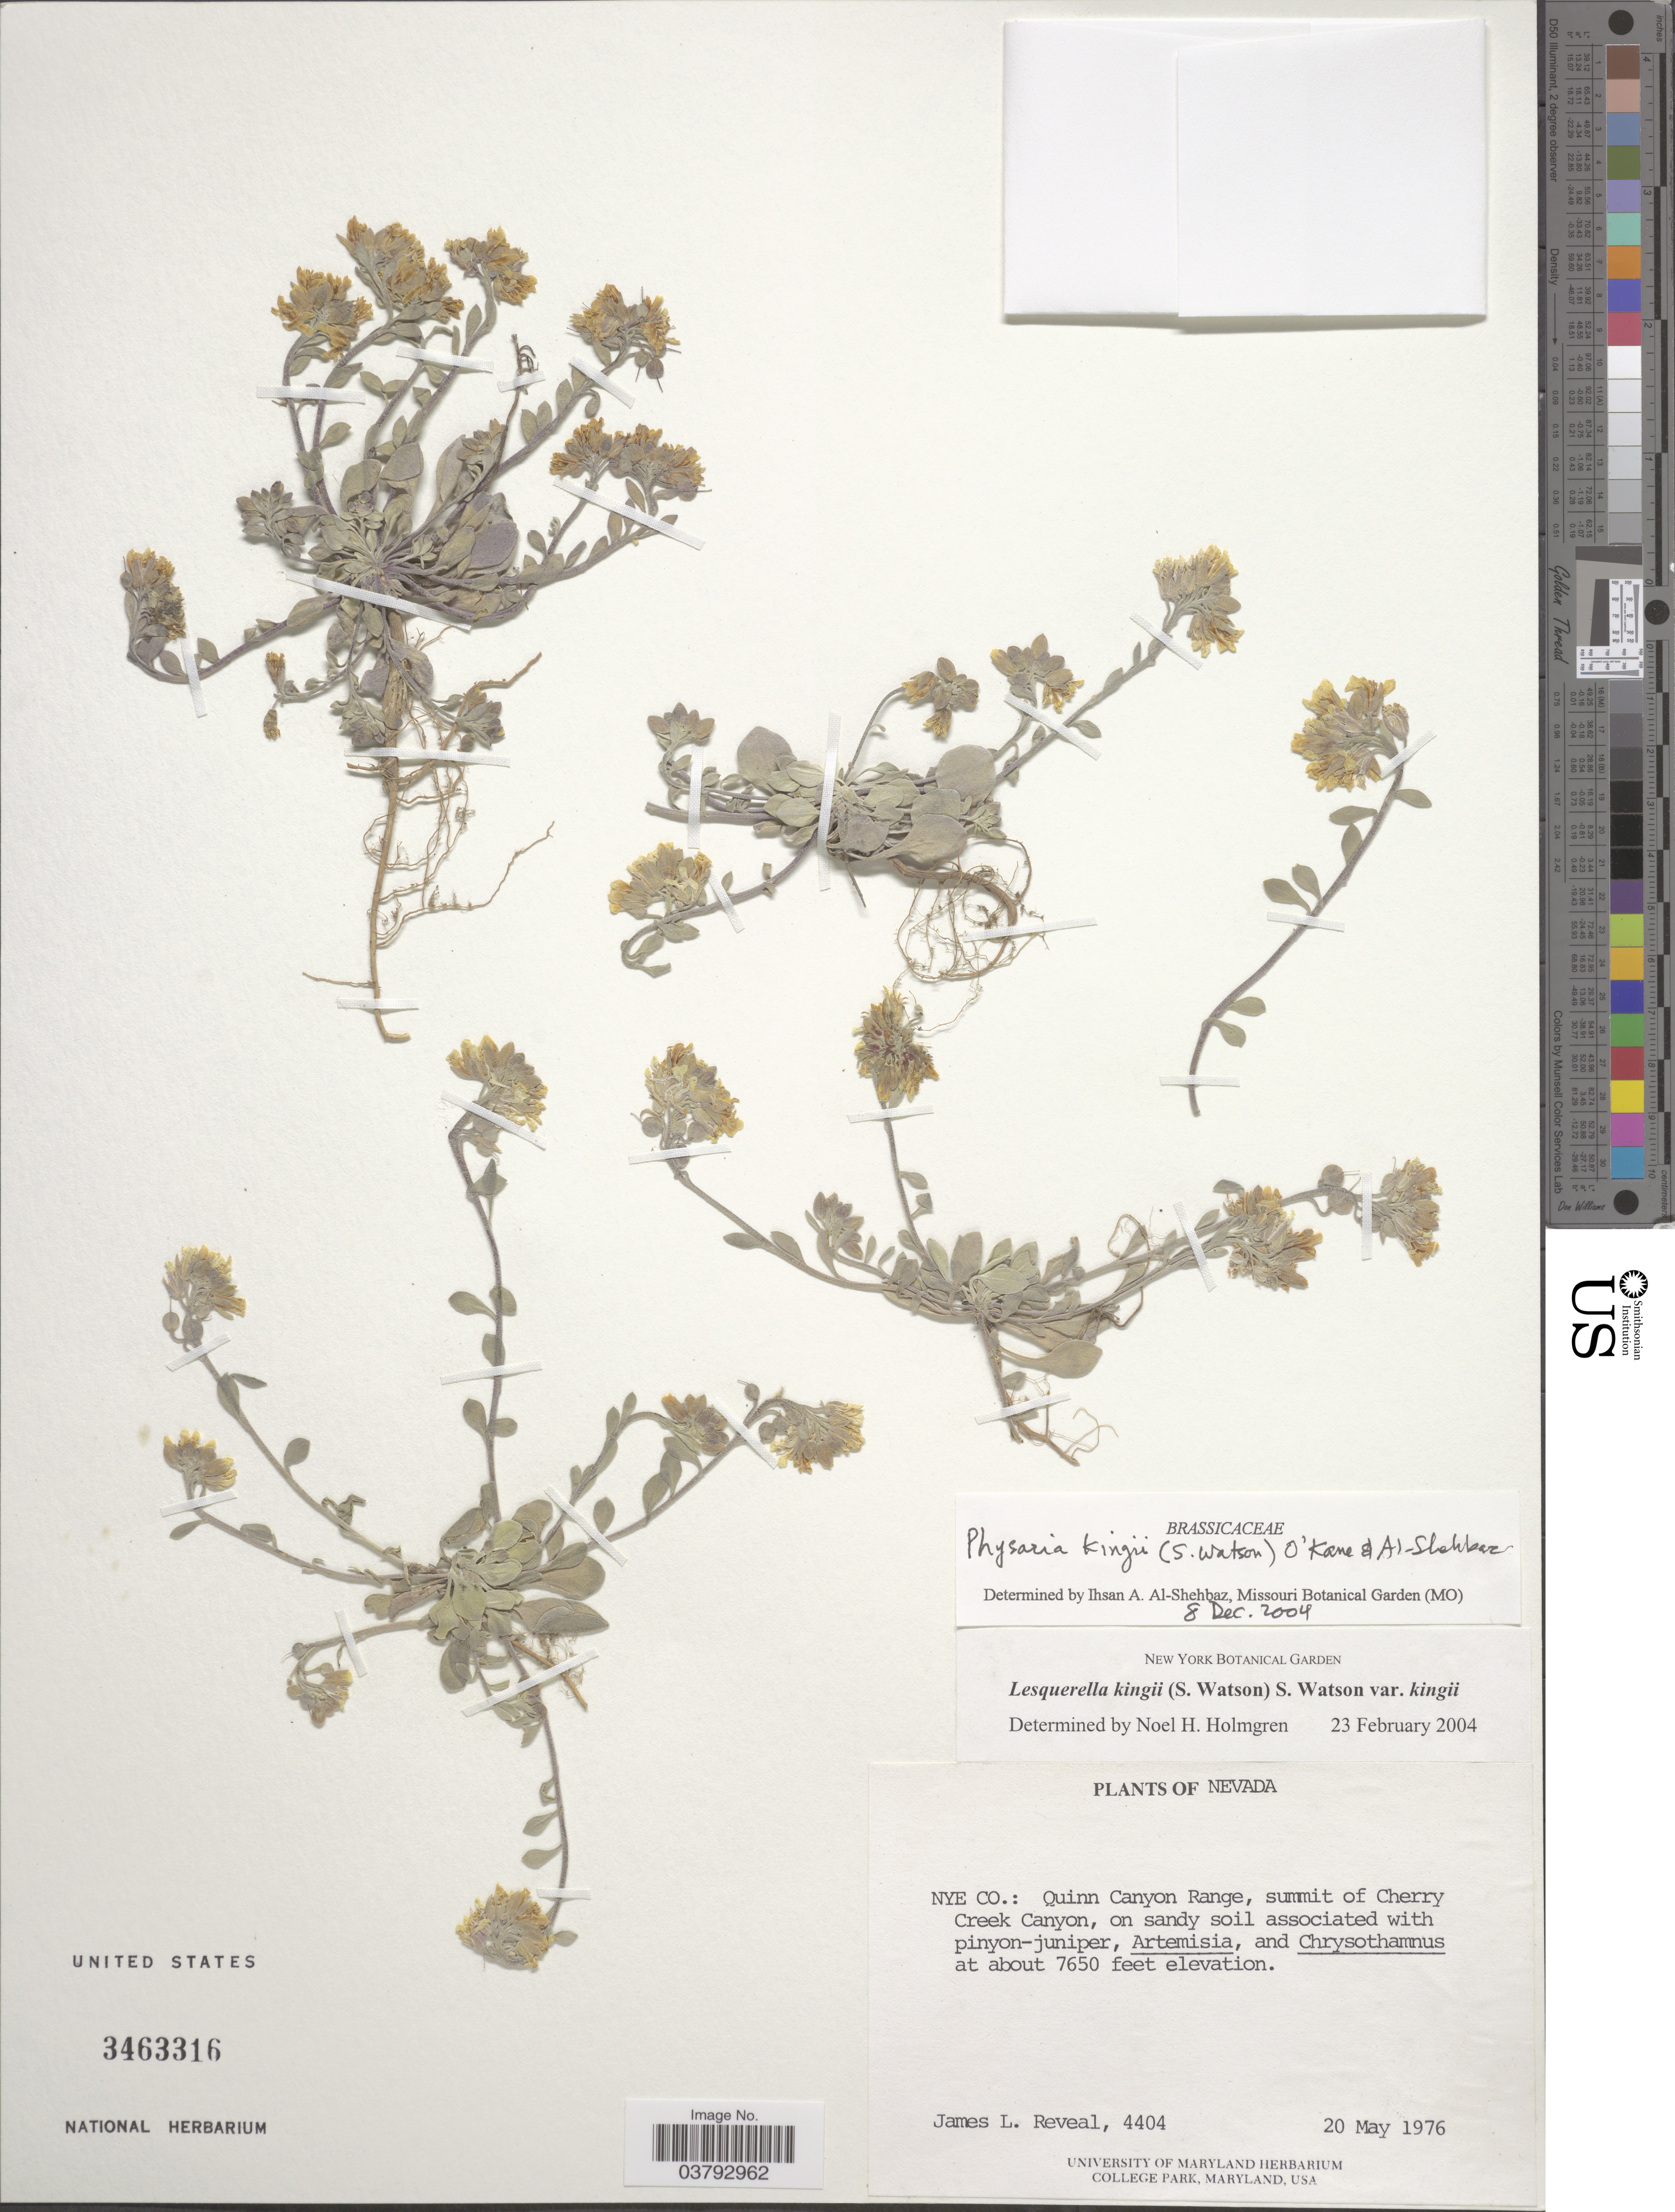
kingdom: Plantae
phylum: Tracheophyta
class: Magnoliopsida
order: Brassicales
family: Brassicaceae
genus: Physaria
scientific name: Physaria kingii subsp. kingii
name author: S. Watson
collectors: J. L. Reveal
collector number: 4404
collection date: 1976-05-20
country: United States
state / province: Nevada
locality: Nye Co.: Quinn Canyon Range, summit of Cherry Creek Canyon.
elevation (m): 2332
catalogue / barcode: US 3463316